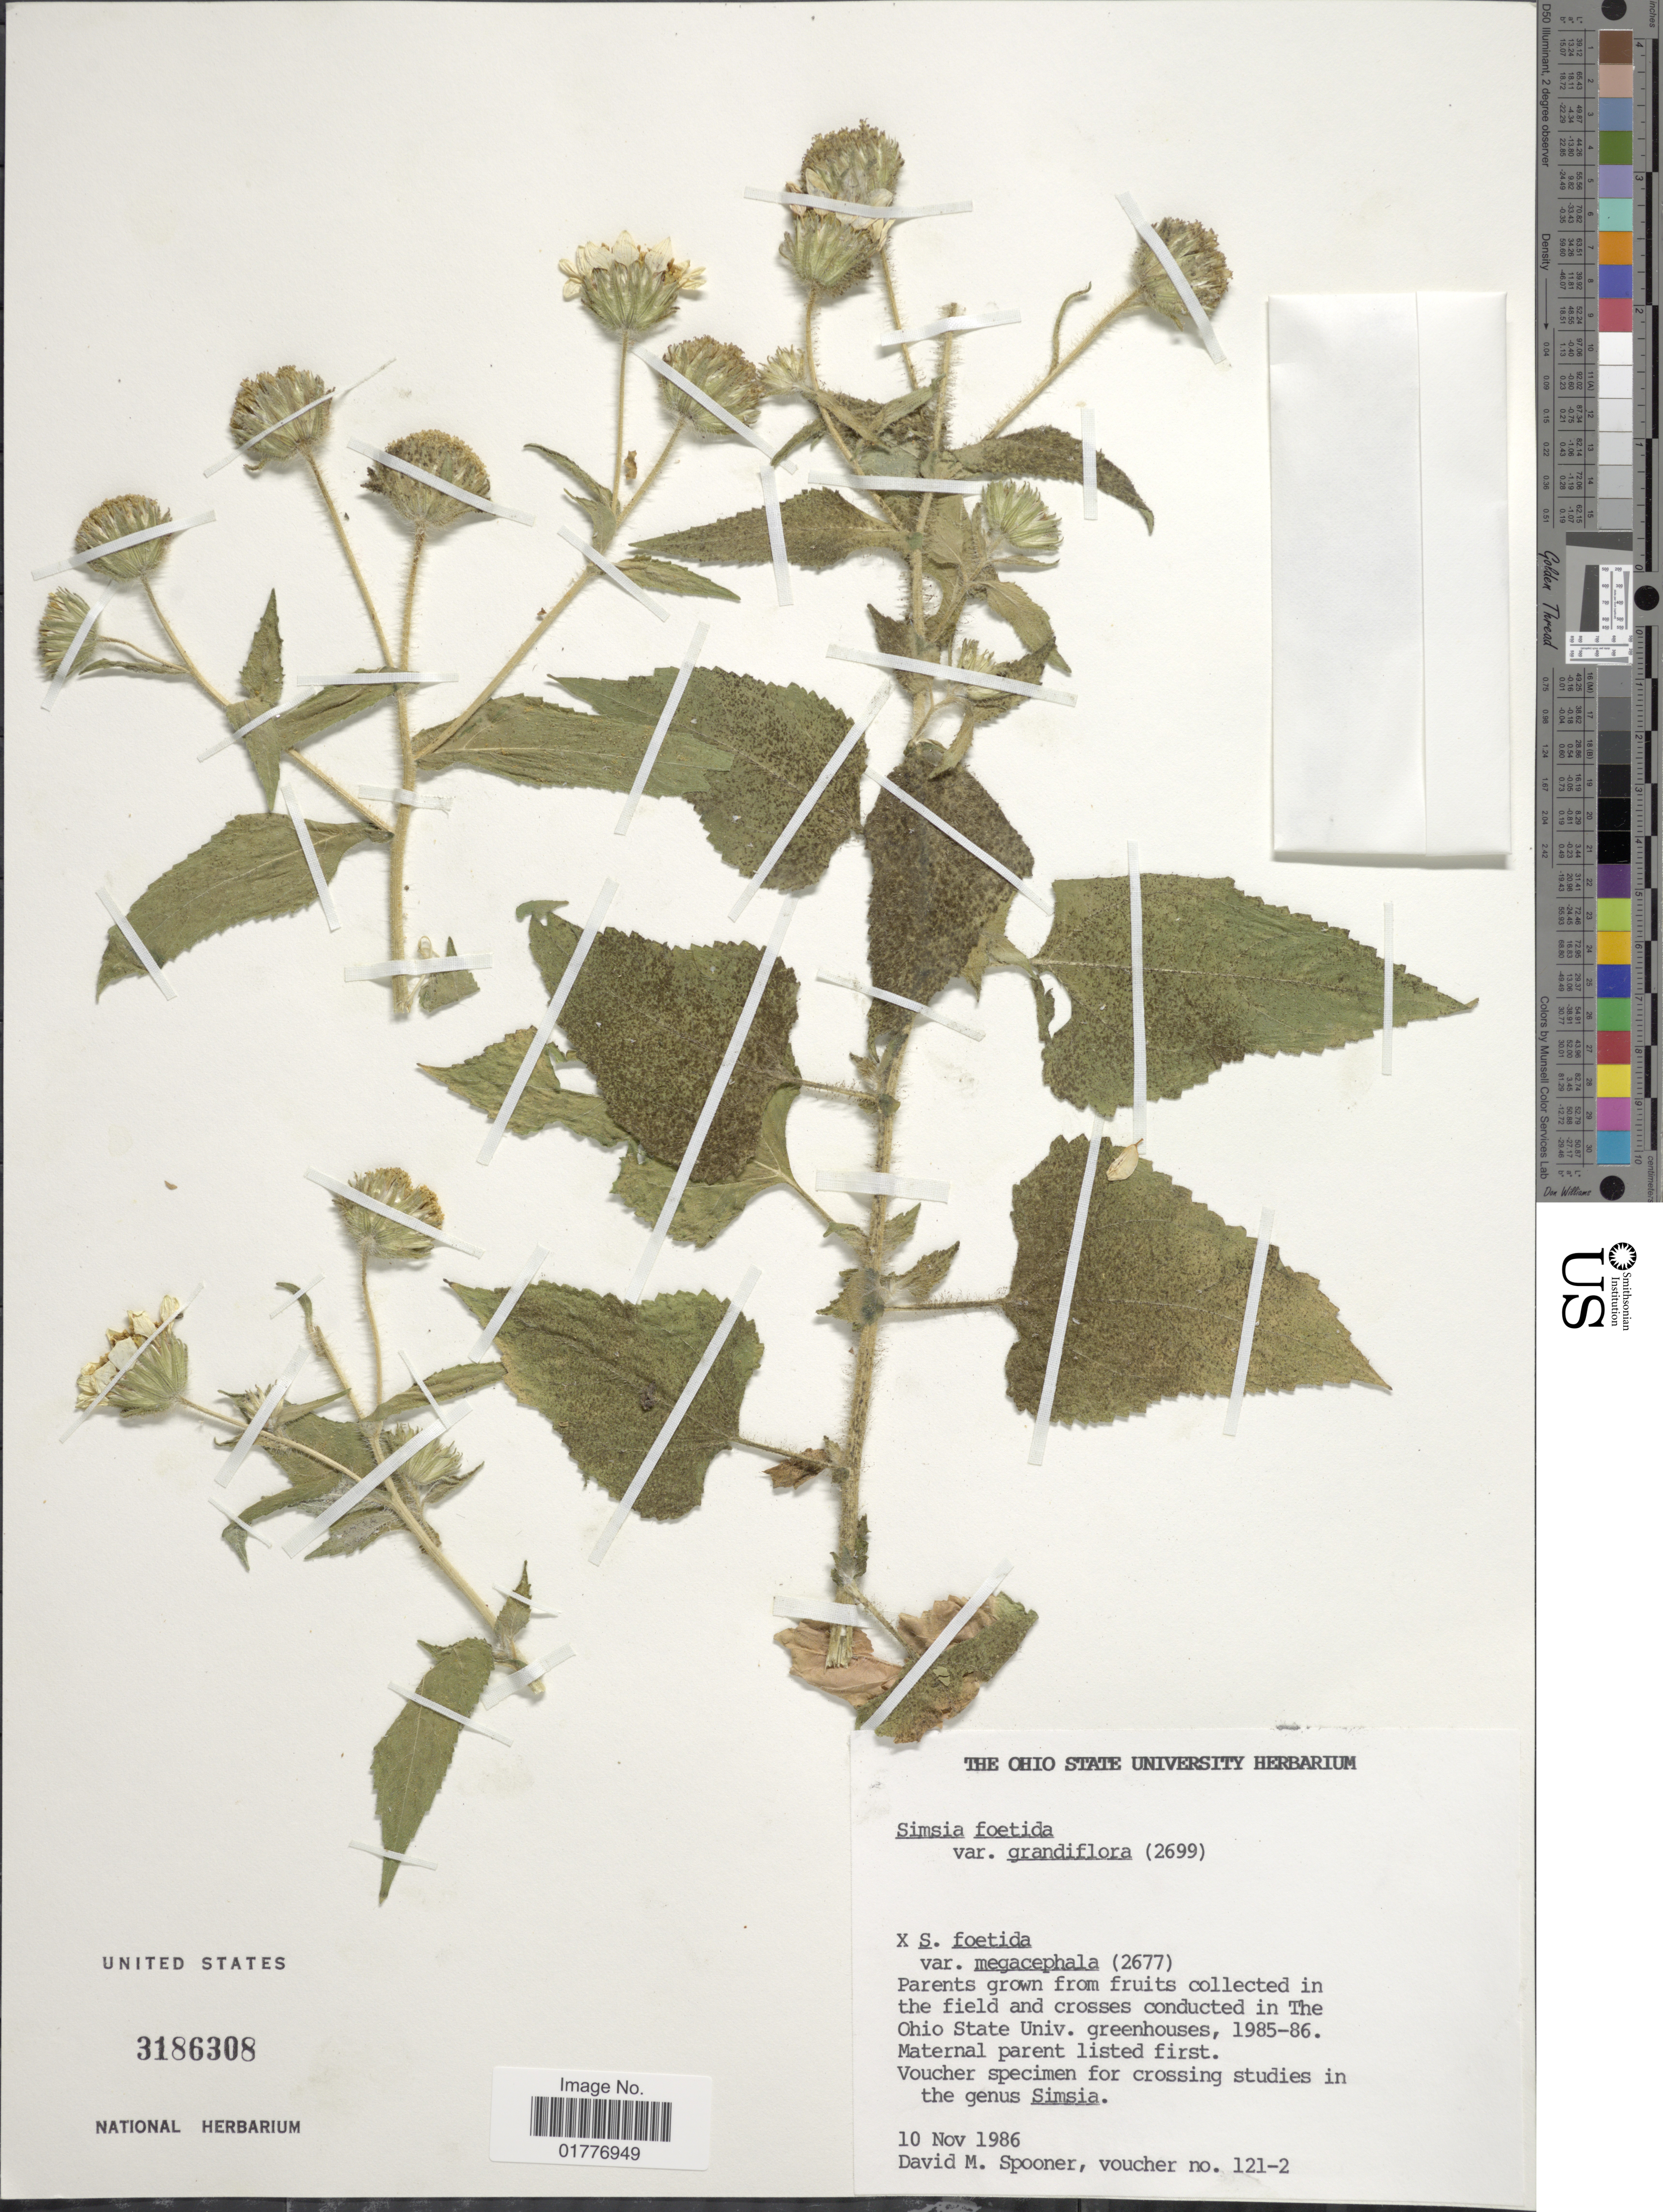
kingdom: Plantae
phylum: Tracheophyta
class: Magnoliopsida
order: Asterales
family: Asteraceae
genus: Simsia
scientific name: Simsia foetida var. grandiflora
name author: (Benth.) D.M. Spooner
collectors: D. Spooner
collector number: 121-2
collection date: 1986-11-10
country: United States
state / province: Ohio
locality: In the field and crosses conducted in The Ohio State Univ. greenhouses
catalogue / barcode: US 3186308